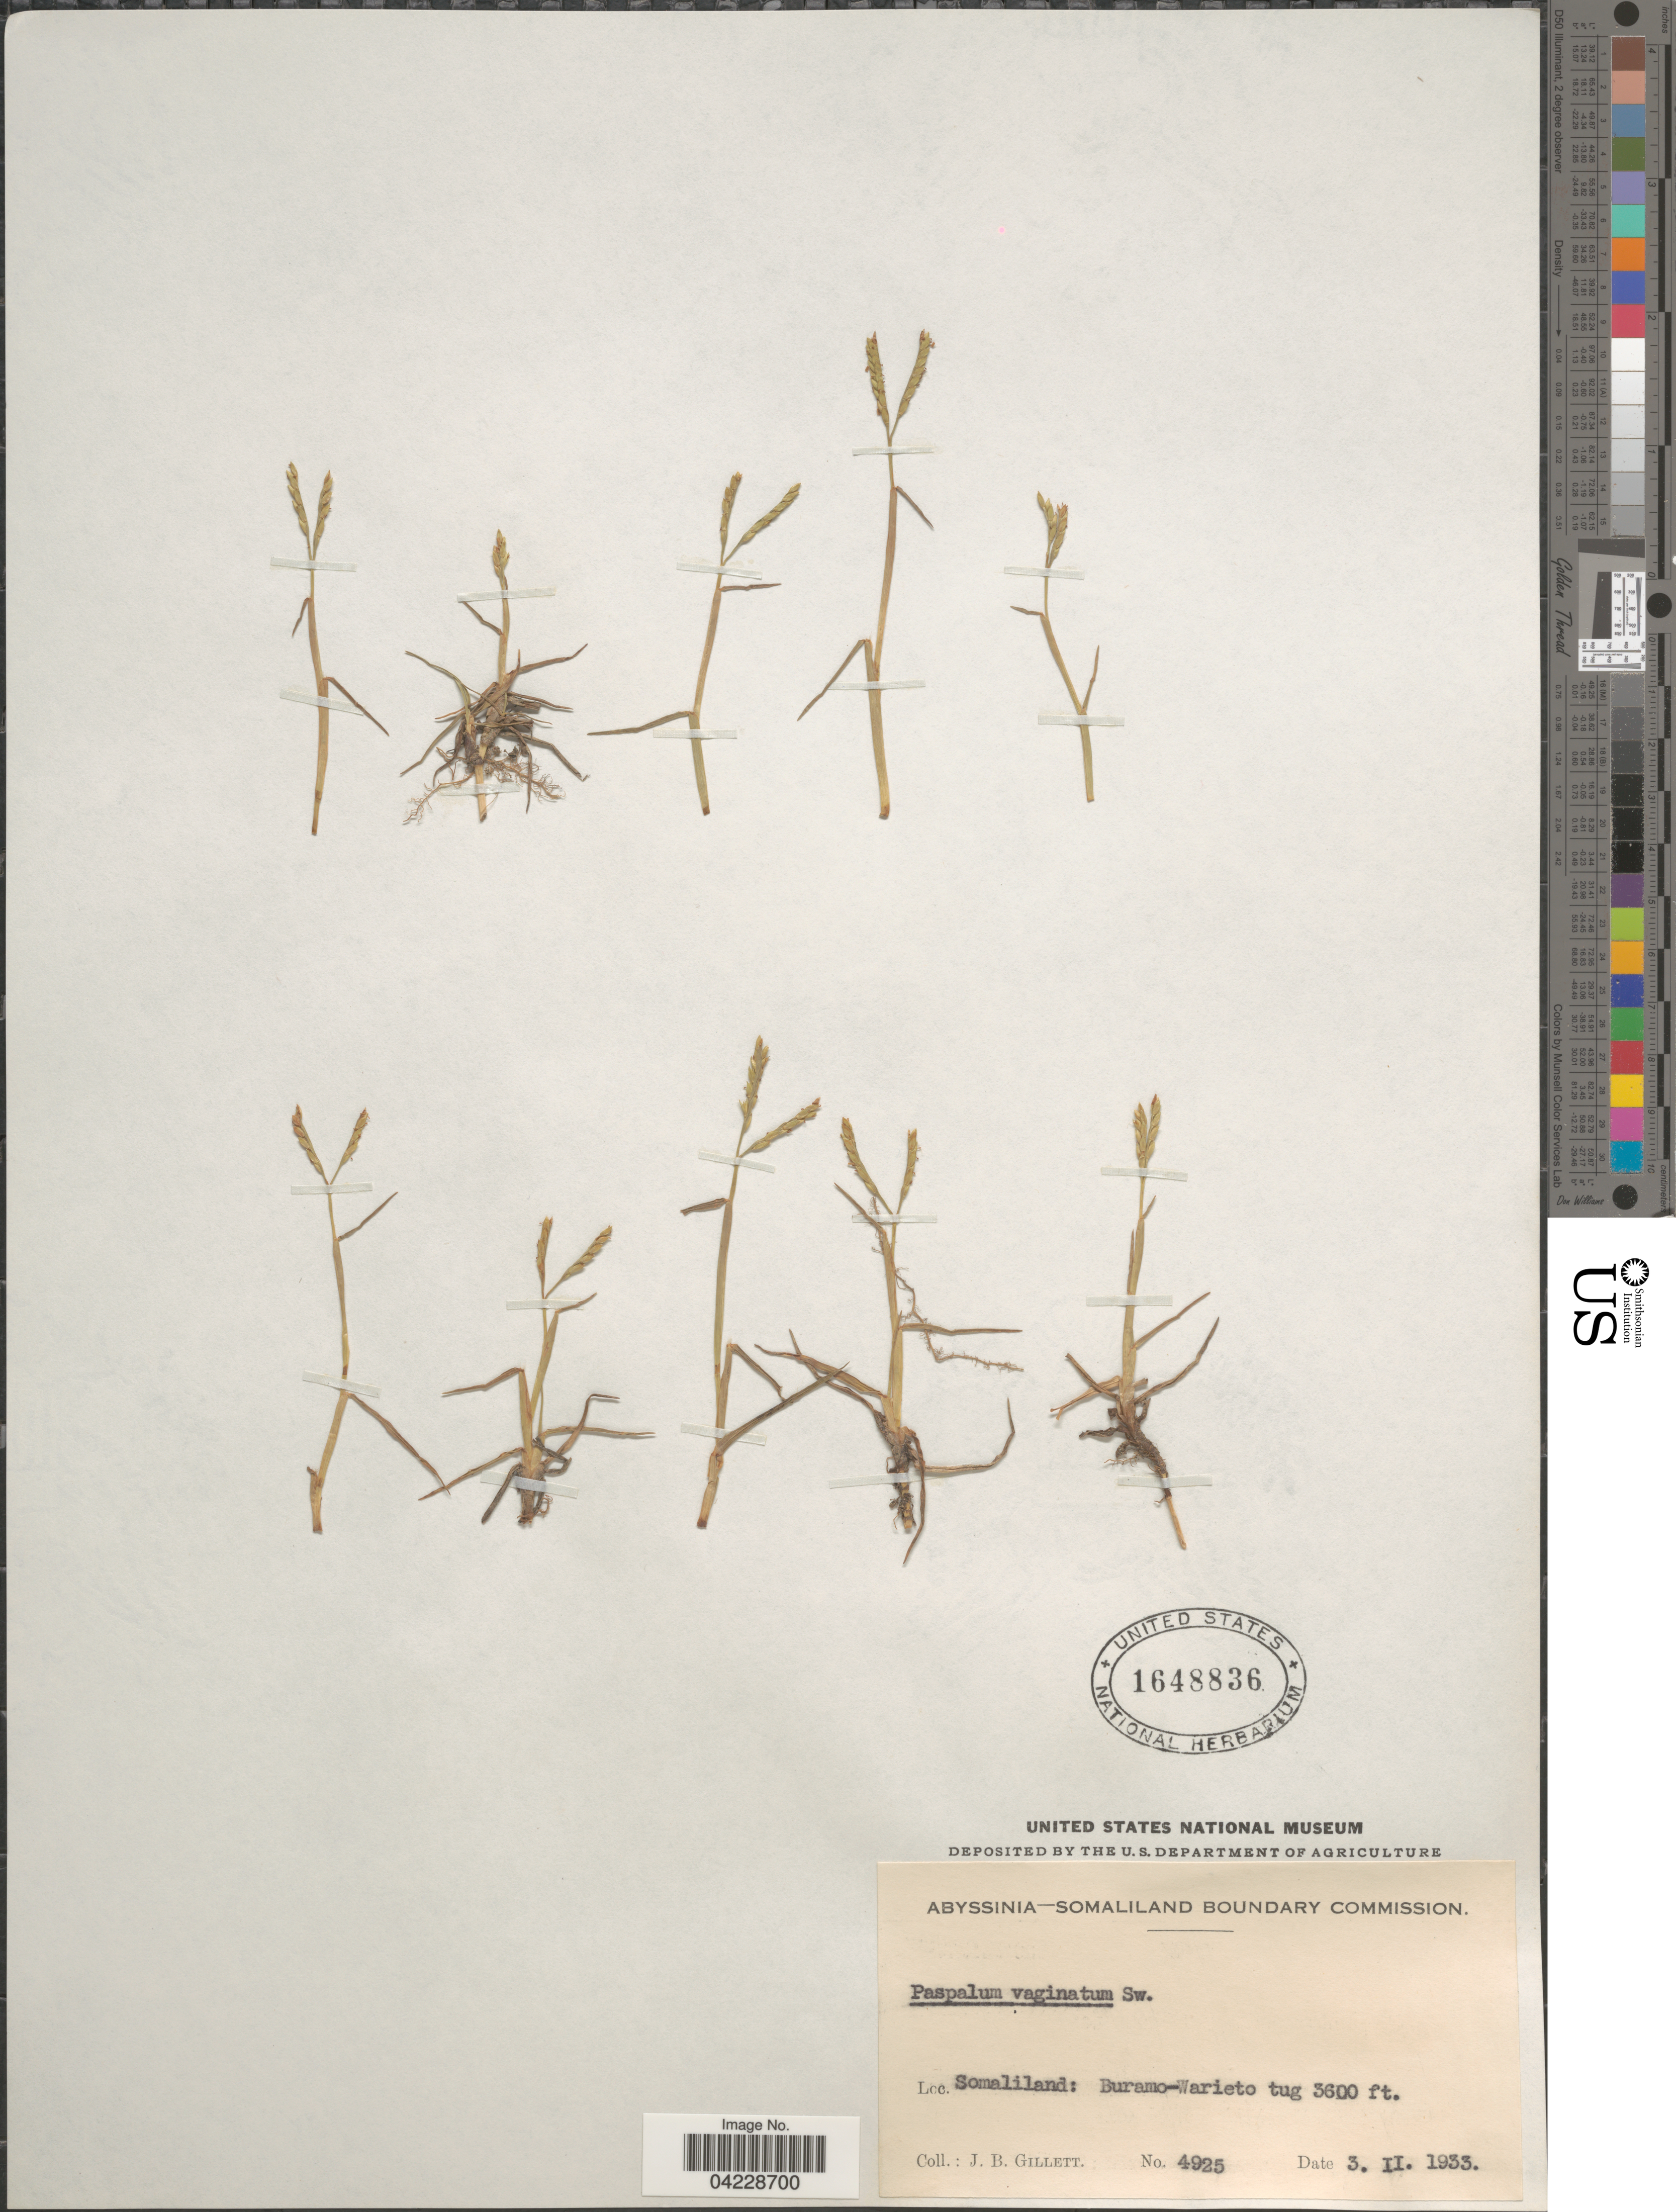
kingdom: Plantae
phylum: Tracheophyta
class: Liliopsida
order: Poales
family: Poaceae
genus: Paspalum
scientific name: Paspalum vaginatum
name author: Sw.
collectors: J. B. Gillett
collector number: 4925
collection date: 1933-02-03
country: Somalia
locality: Somaliland: Buramo-Warieto.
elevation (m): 1097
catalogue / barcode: US 1648836